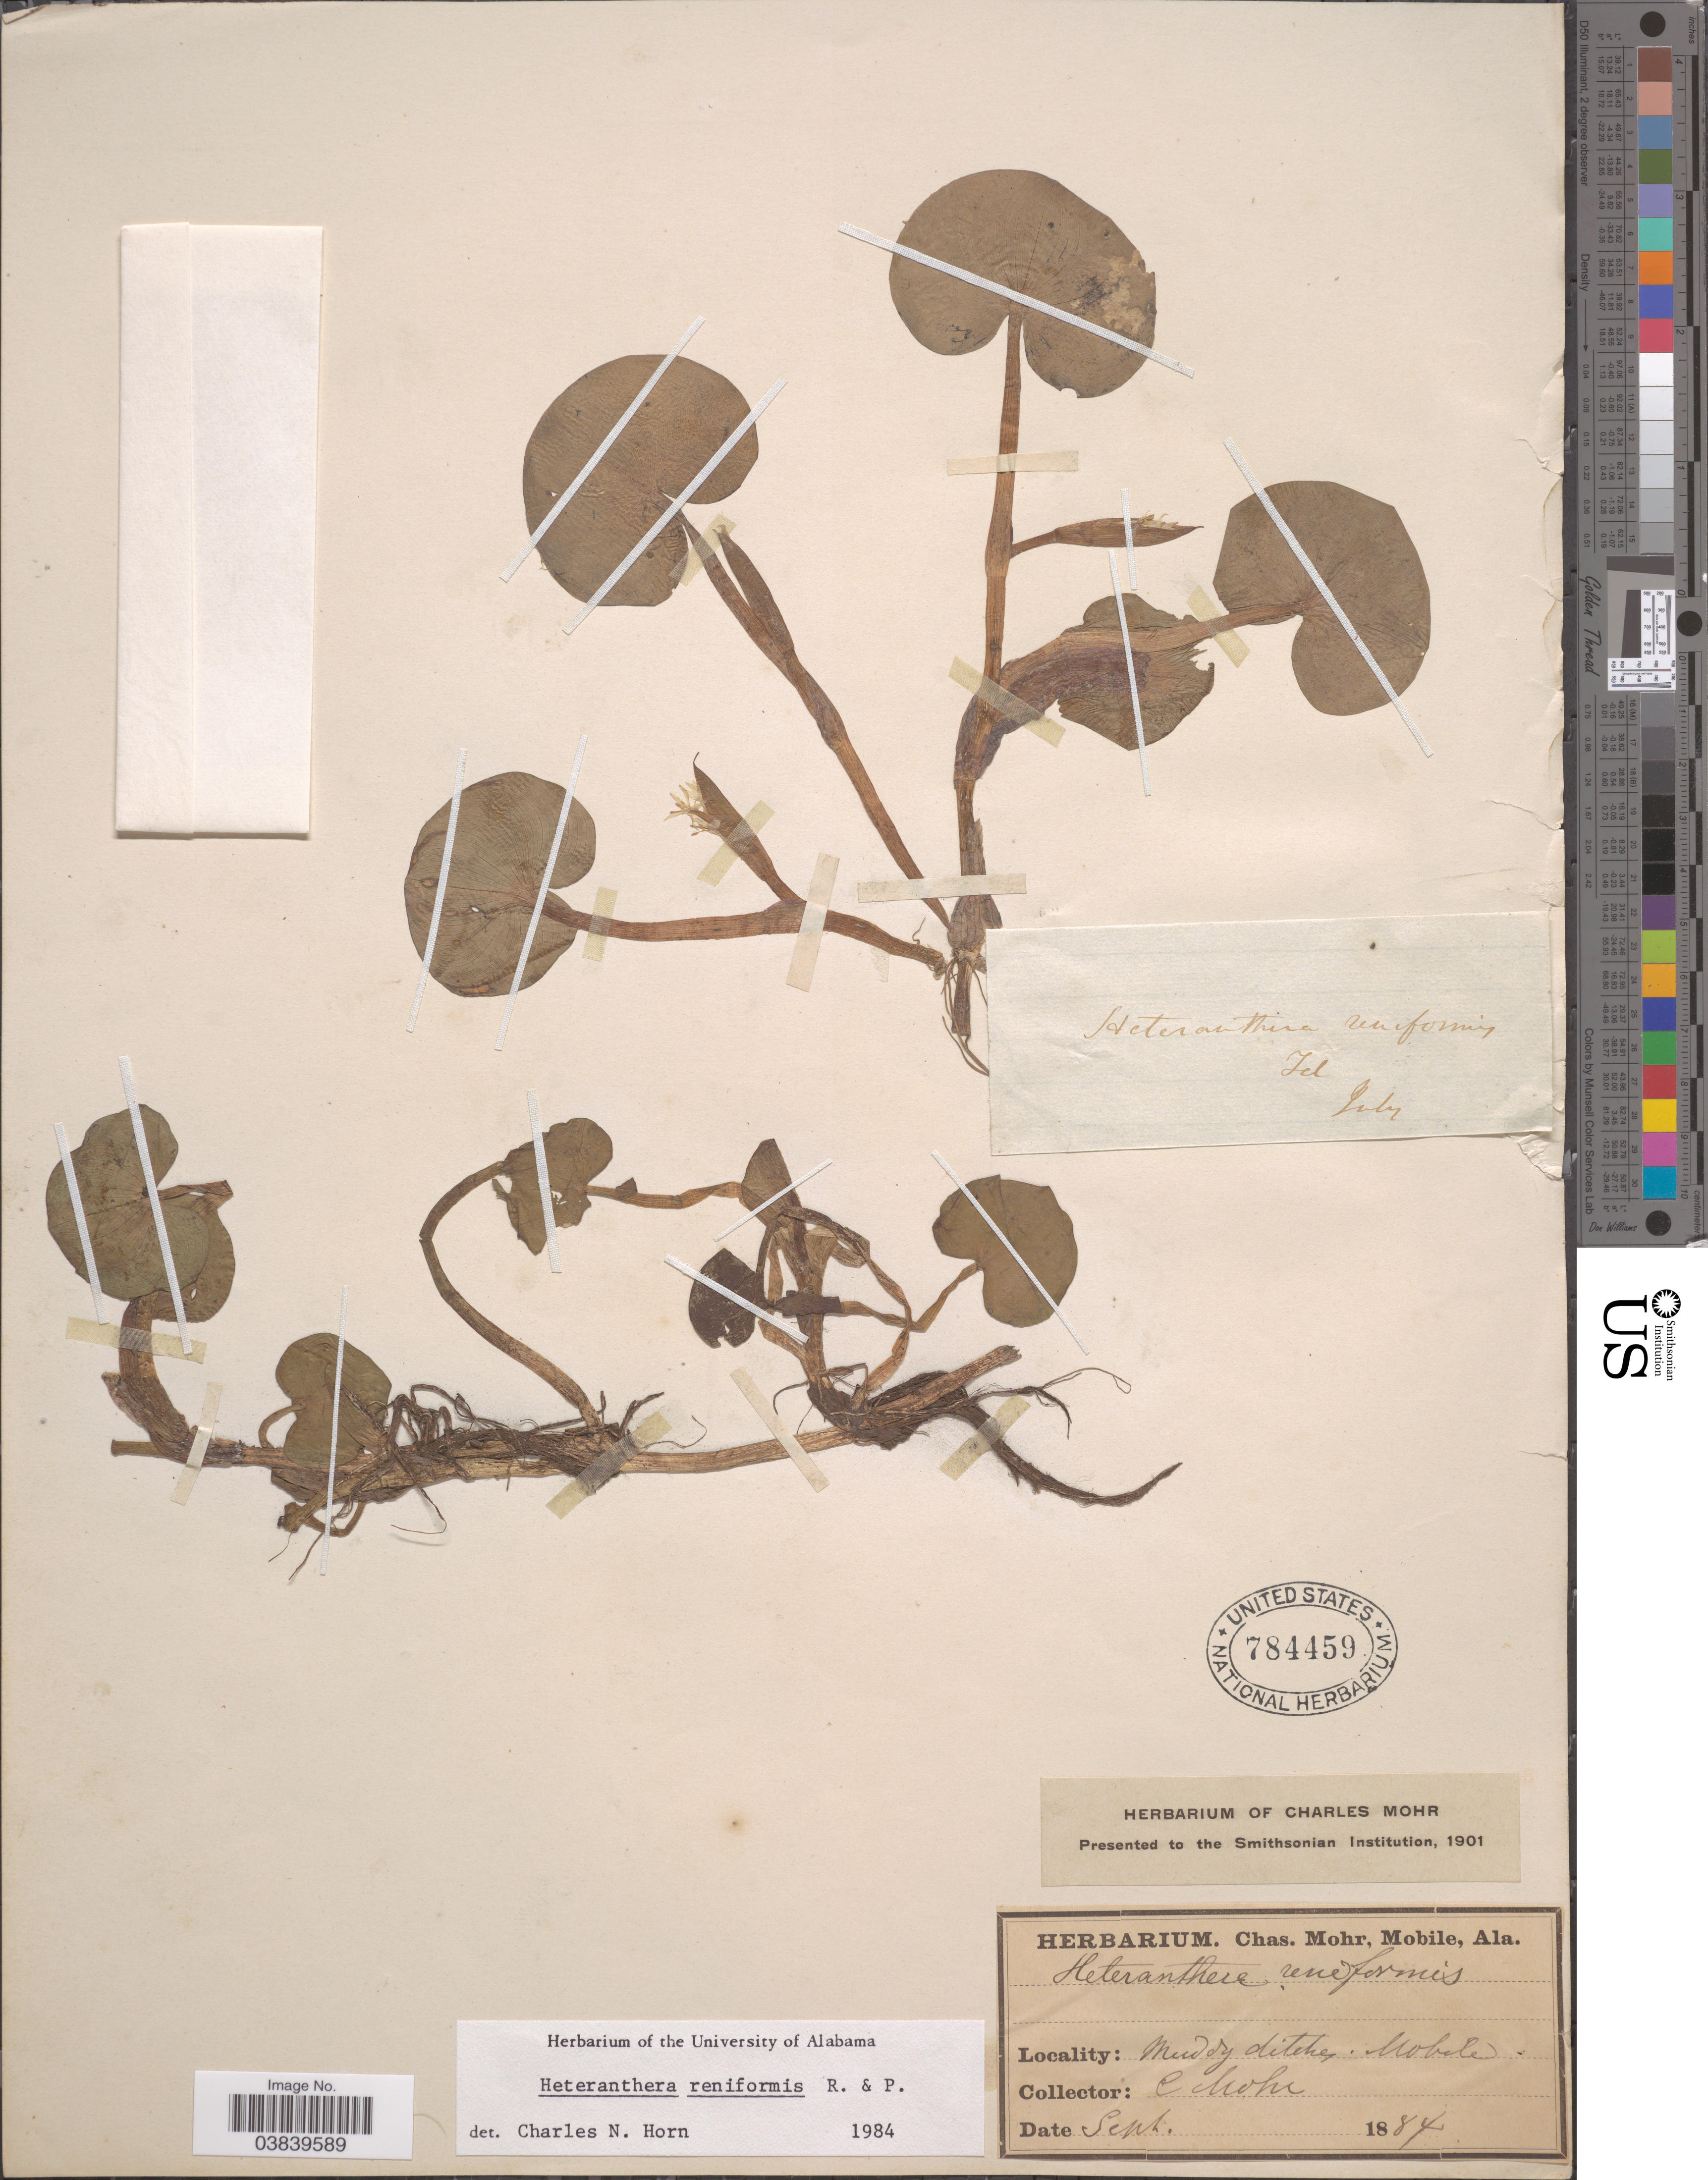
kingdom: Plantae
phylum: Tracheophyta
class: Liliopsida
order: Commelinales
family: Pontederiaceae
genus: Heteranthera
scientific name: Heteranthera reniformis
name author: Ruiz & Pav.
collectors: Mohr, C. T. (herbarium)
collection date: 1884-09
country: United States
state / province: Alabama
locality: Mobile.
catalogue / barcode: US 784459